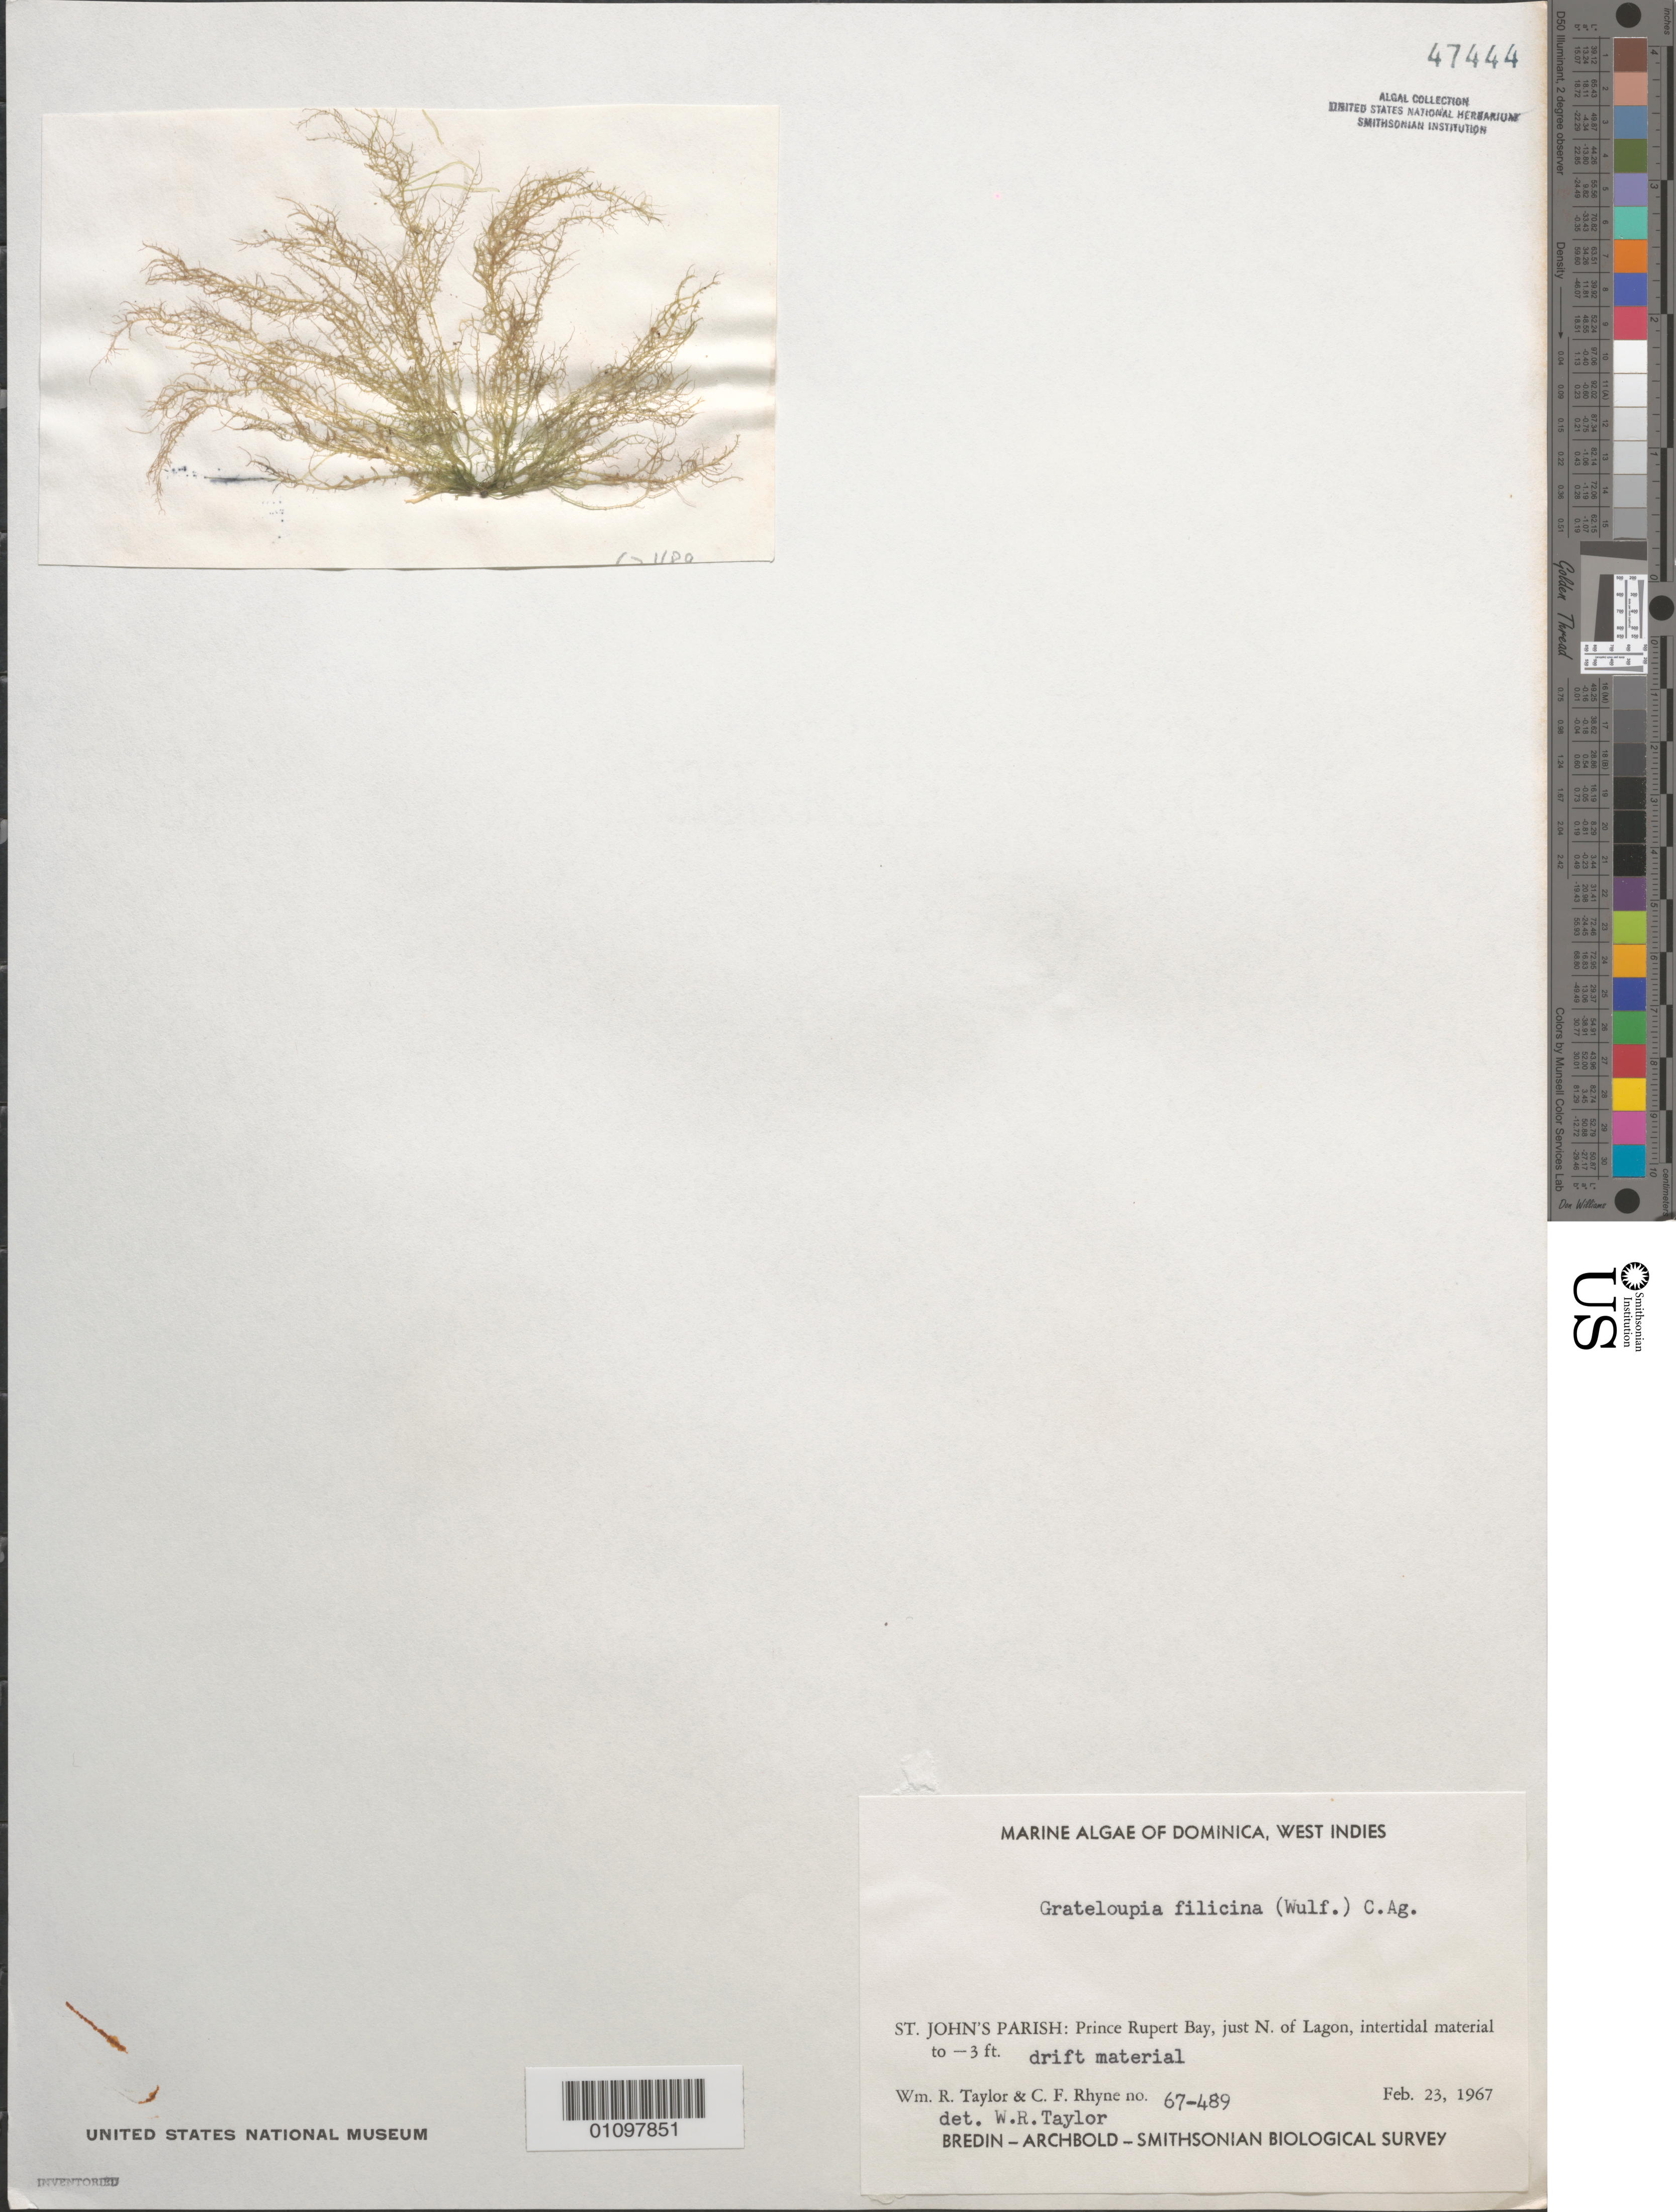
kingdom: Plantae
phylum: Rhodophyta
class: Florideophyceae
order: Halymeniales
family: Halymeniaceae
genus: Grateloupia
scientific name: Grateloupia filicina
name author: (J.V.Lamouroux) C. Agardh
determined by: Taylor, William R.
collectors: W. R. Taylor & C. Rhyne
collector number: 67-489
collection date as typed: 23 Feb 1967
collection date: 1967-02-23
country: Dominica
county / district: St. John's Parish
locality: Prince Rupert Bay, just north of Lagon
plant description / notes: Bredin-Archbold-Smithsonian Biological Survey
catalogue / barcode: US 47444